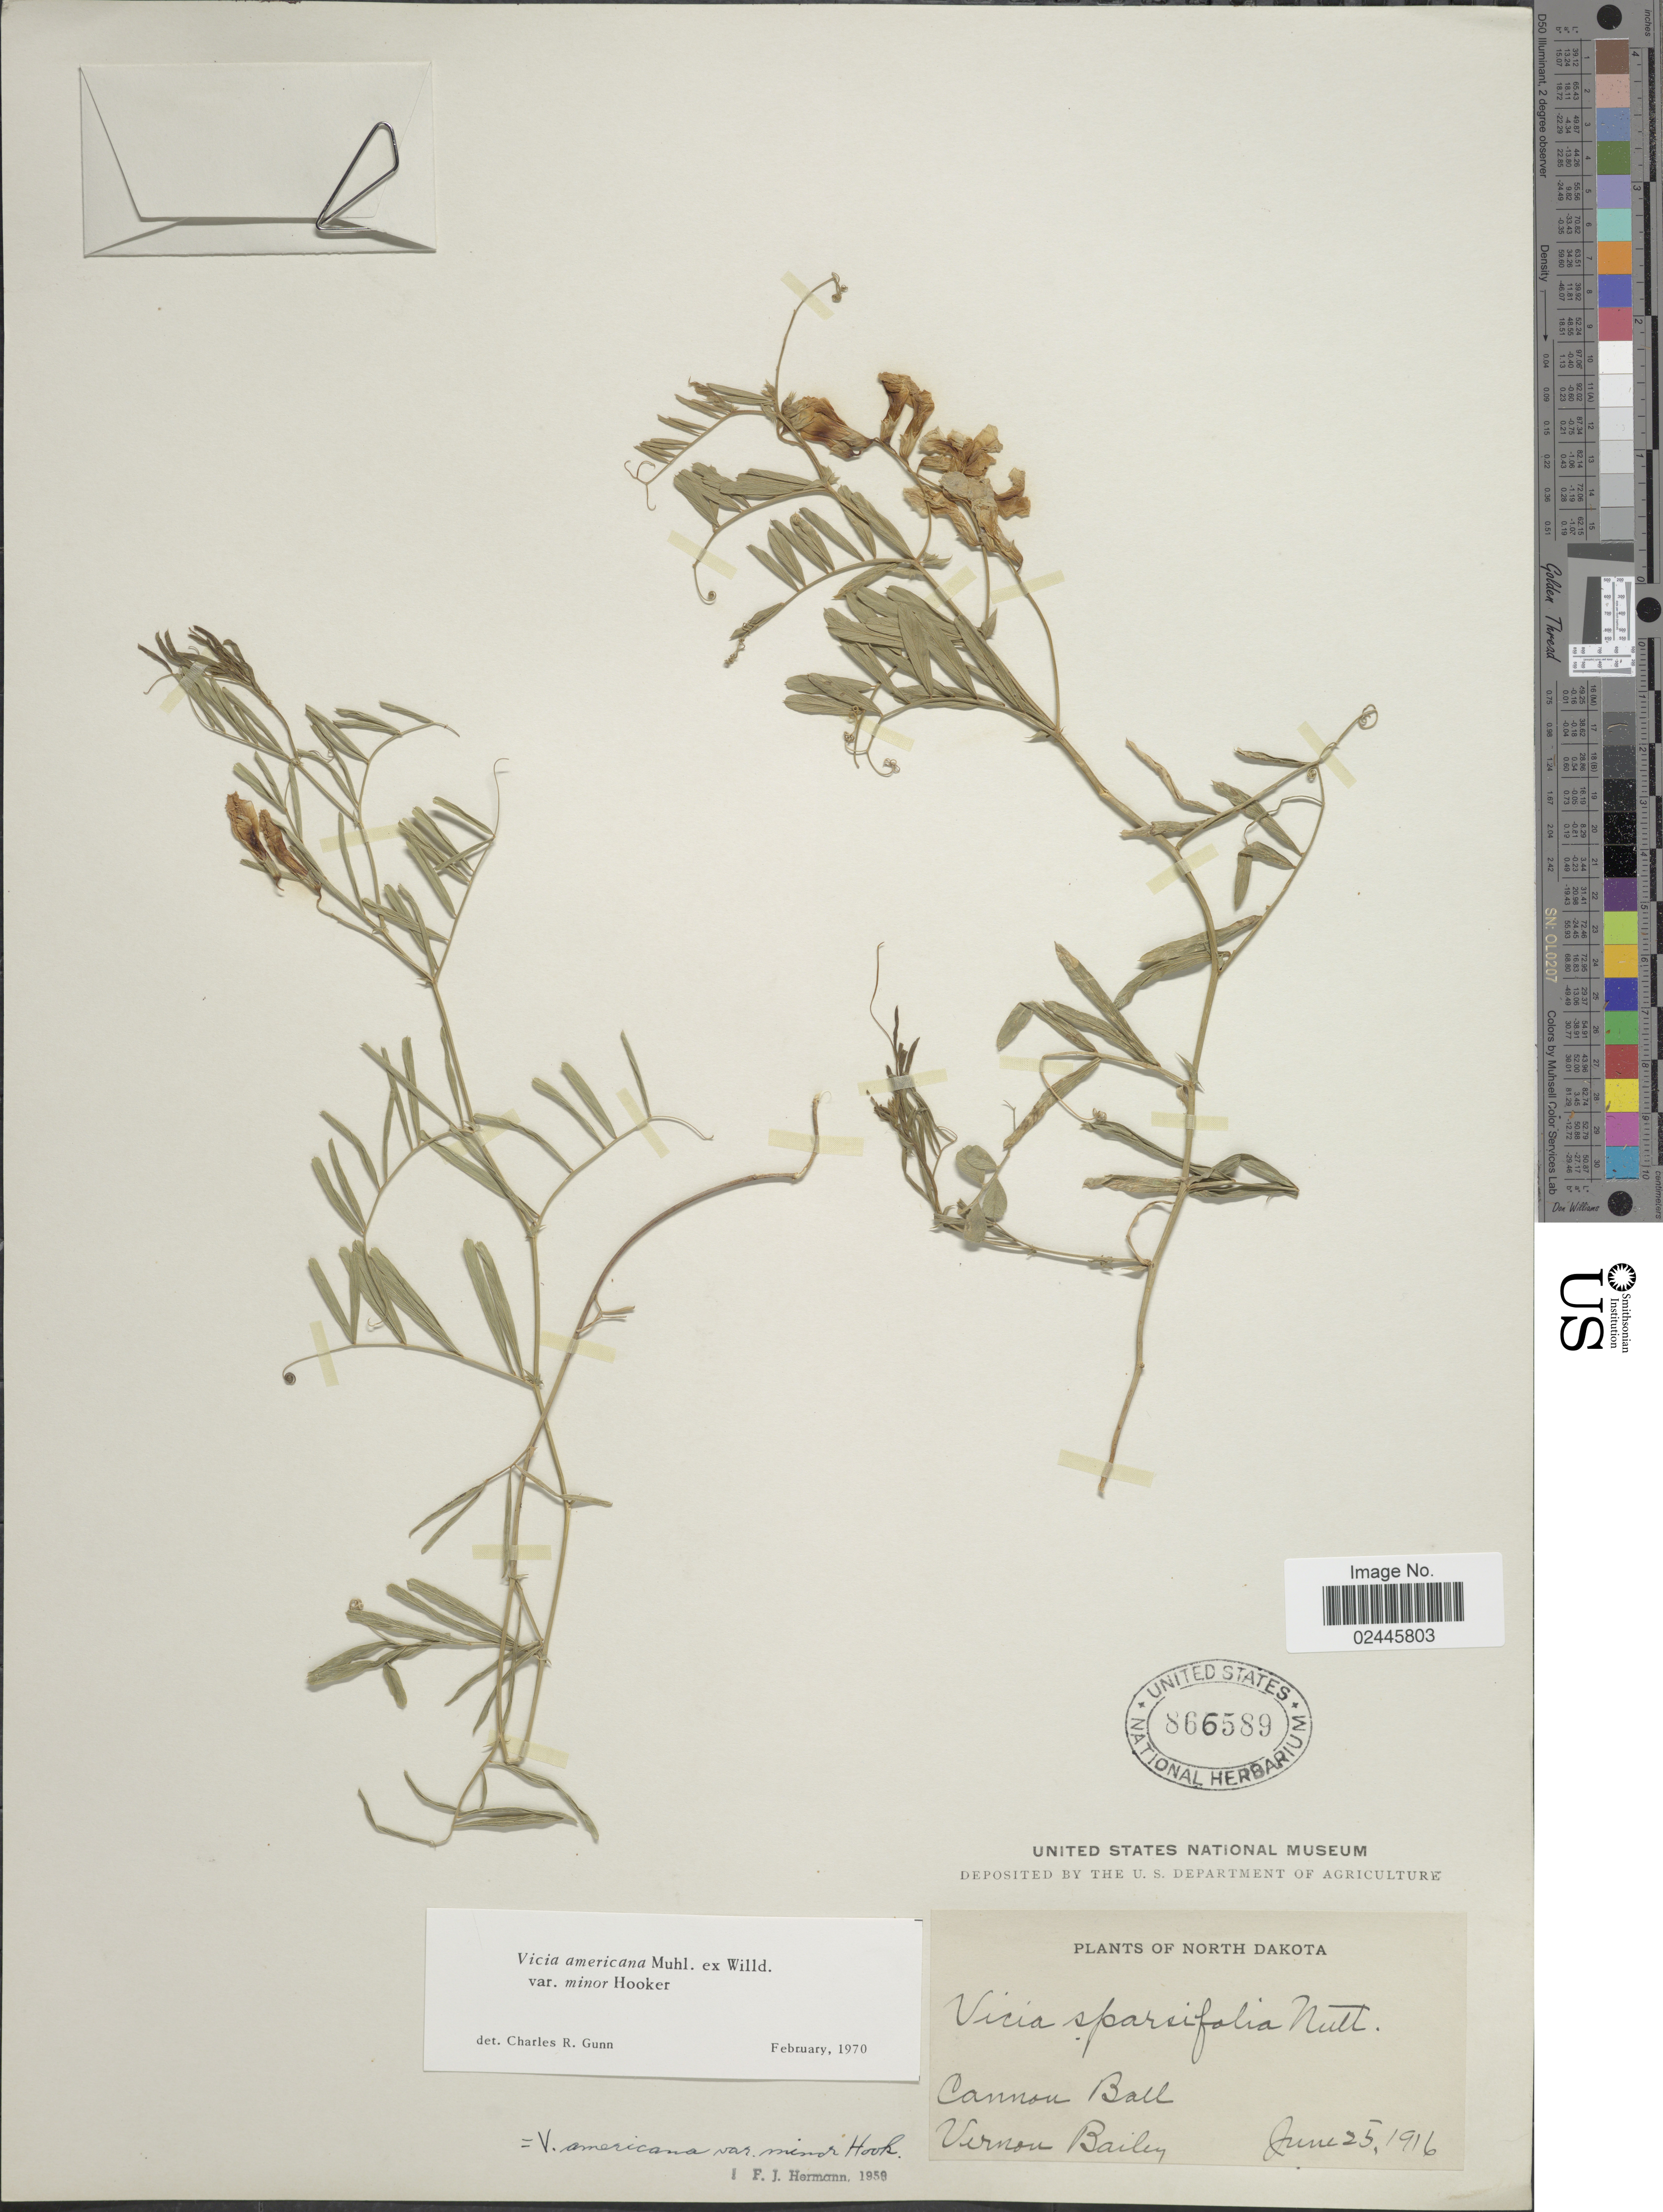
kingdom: Plantae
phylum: Tracheophyta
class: Magnoliopsida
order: Fabales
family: Fabaceae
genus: Vicia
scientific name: Vicia americana var. minor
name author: Hook.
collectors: V. O. Bailey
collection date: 1916-06-25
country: United States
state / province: North Dakota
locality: North Dakota. Cannon Ball.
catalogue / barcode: US 866589